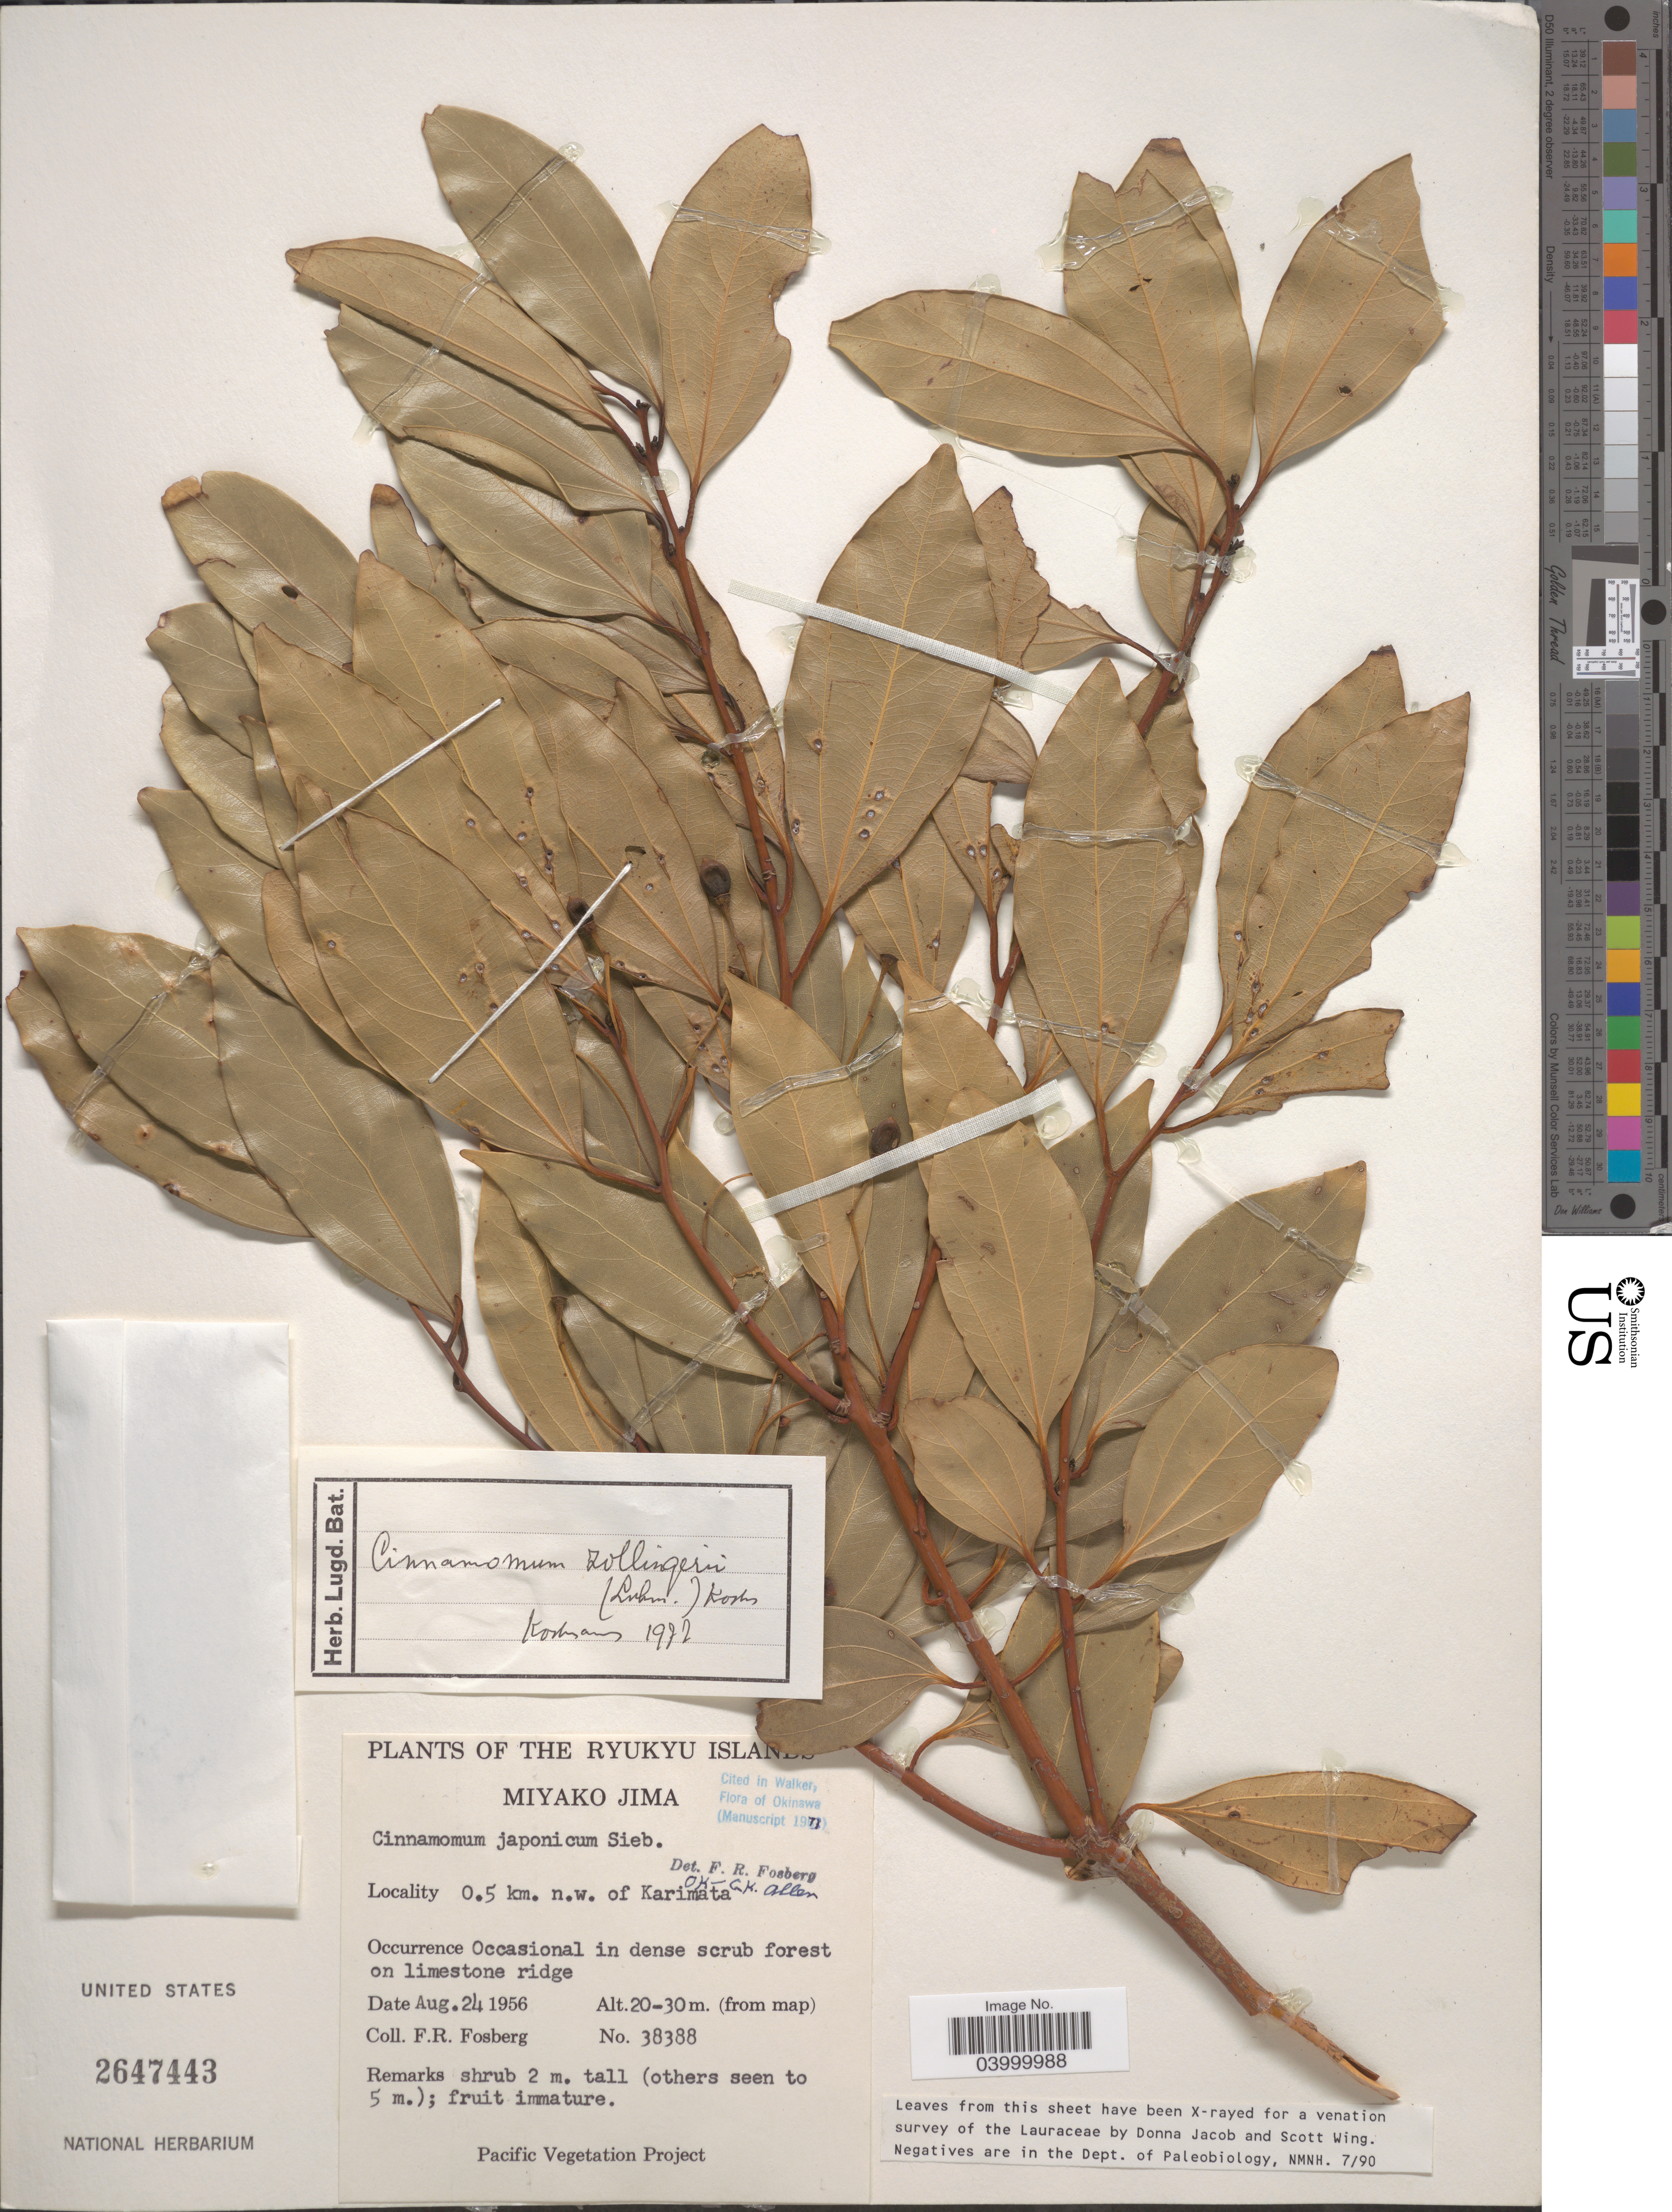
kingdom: Plantae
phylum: Tracheophyta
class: Magnoliopsida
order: Laurales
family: Lauraceae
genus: Cinnamomum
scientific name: Cinnamomum zollingeri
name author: Lukman.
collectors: F. R. Fosberg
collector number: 38388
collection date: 1956-08-24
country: Japan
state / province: Okinawa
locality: The Ryukyu Isla [illegible text]. Miyako Jima. 0.5 km. n.w. of Karimata.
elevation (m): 20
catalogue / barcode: US 2647443